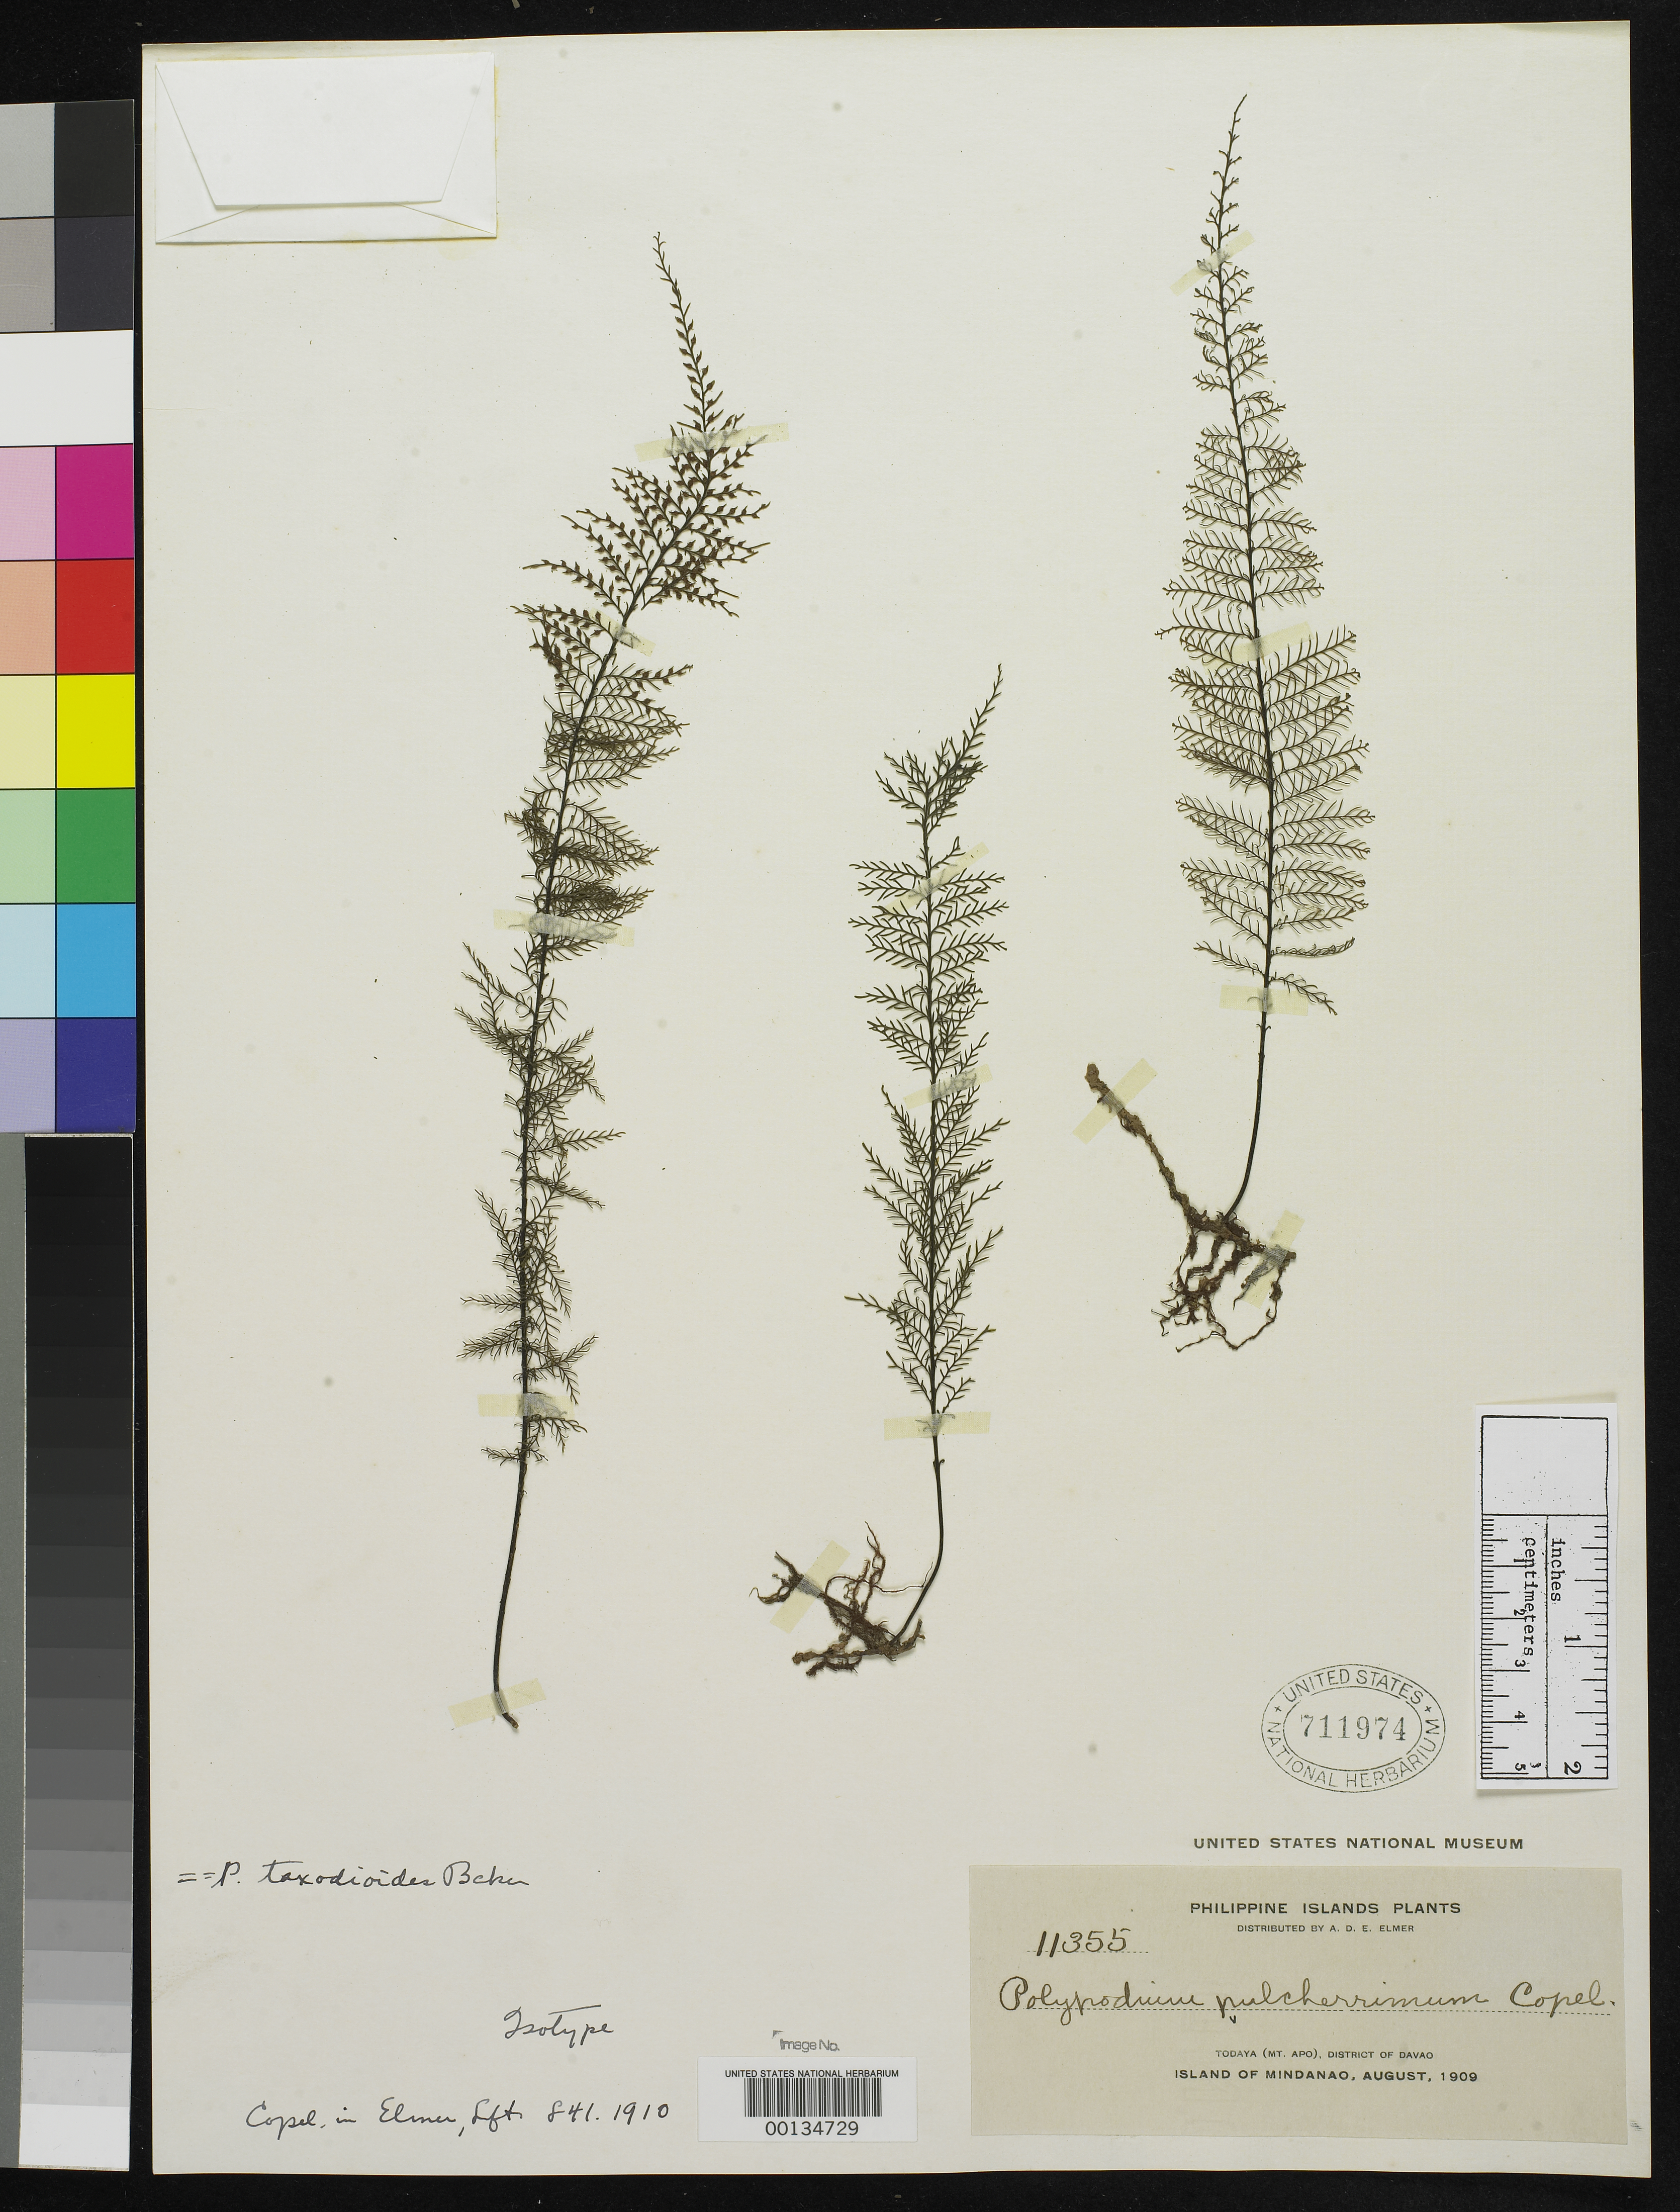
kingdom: Plantae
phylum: Tracheophyta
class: Polypodiopsida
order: Polypodiales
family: Polypodiaceae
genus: Polypodium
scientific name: Polypodium pulcherrimum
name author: Copel. in Elmer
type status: Isotype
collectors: A. D. E. Elmer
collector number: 11355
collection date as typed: Aug 1909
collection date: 1909-08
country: Philippines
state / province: Davao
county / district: Davao del Sur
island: Mindanao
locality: Todaya (Mt. Apo), District of Davao, Island of Mindanao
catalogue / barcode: US 711974